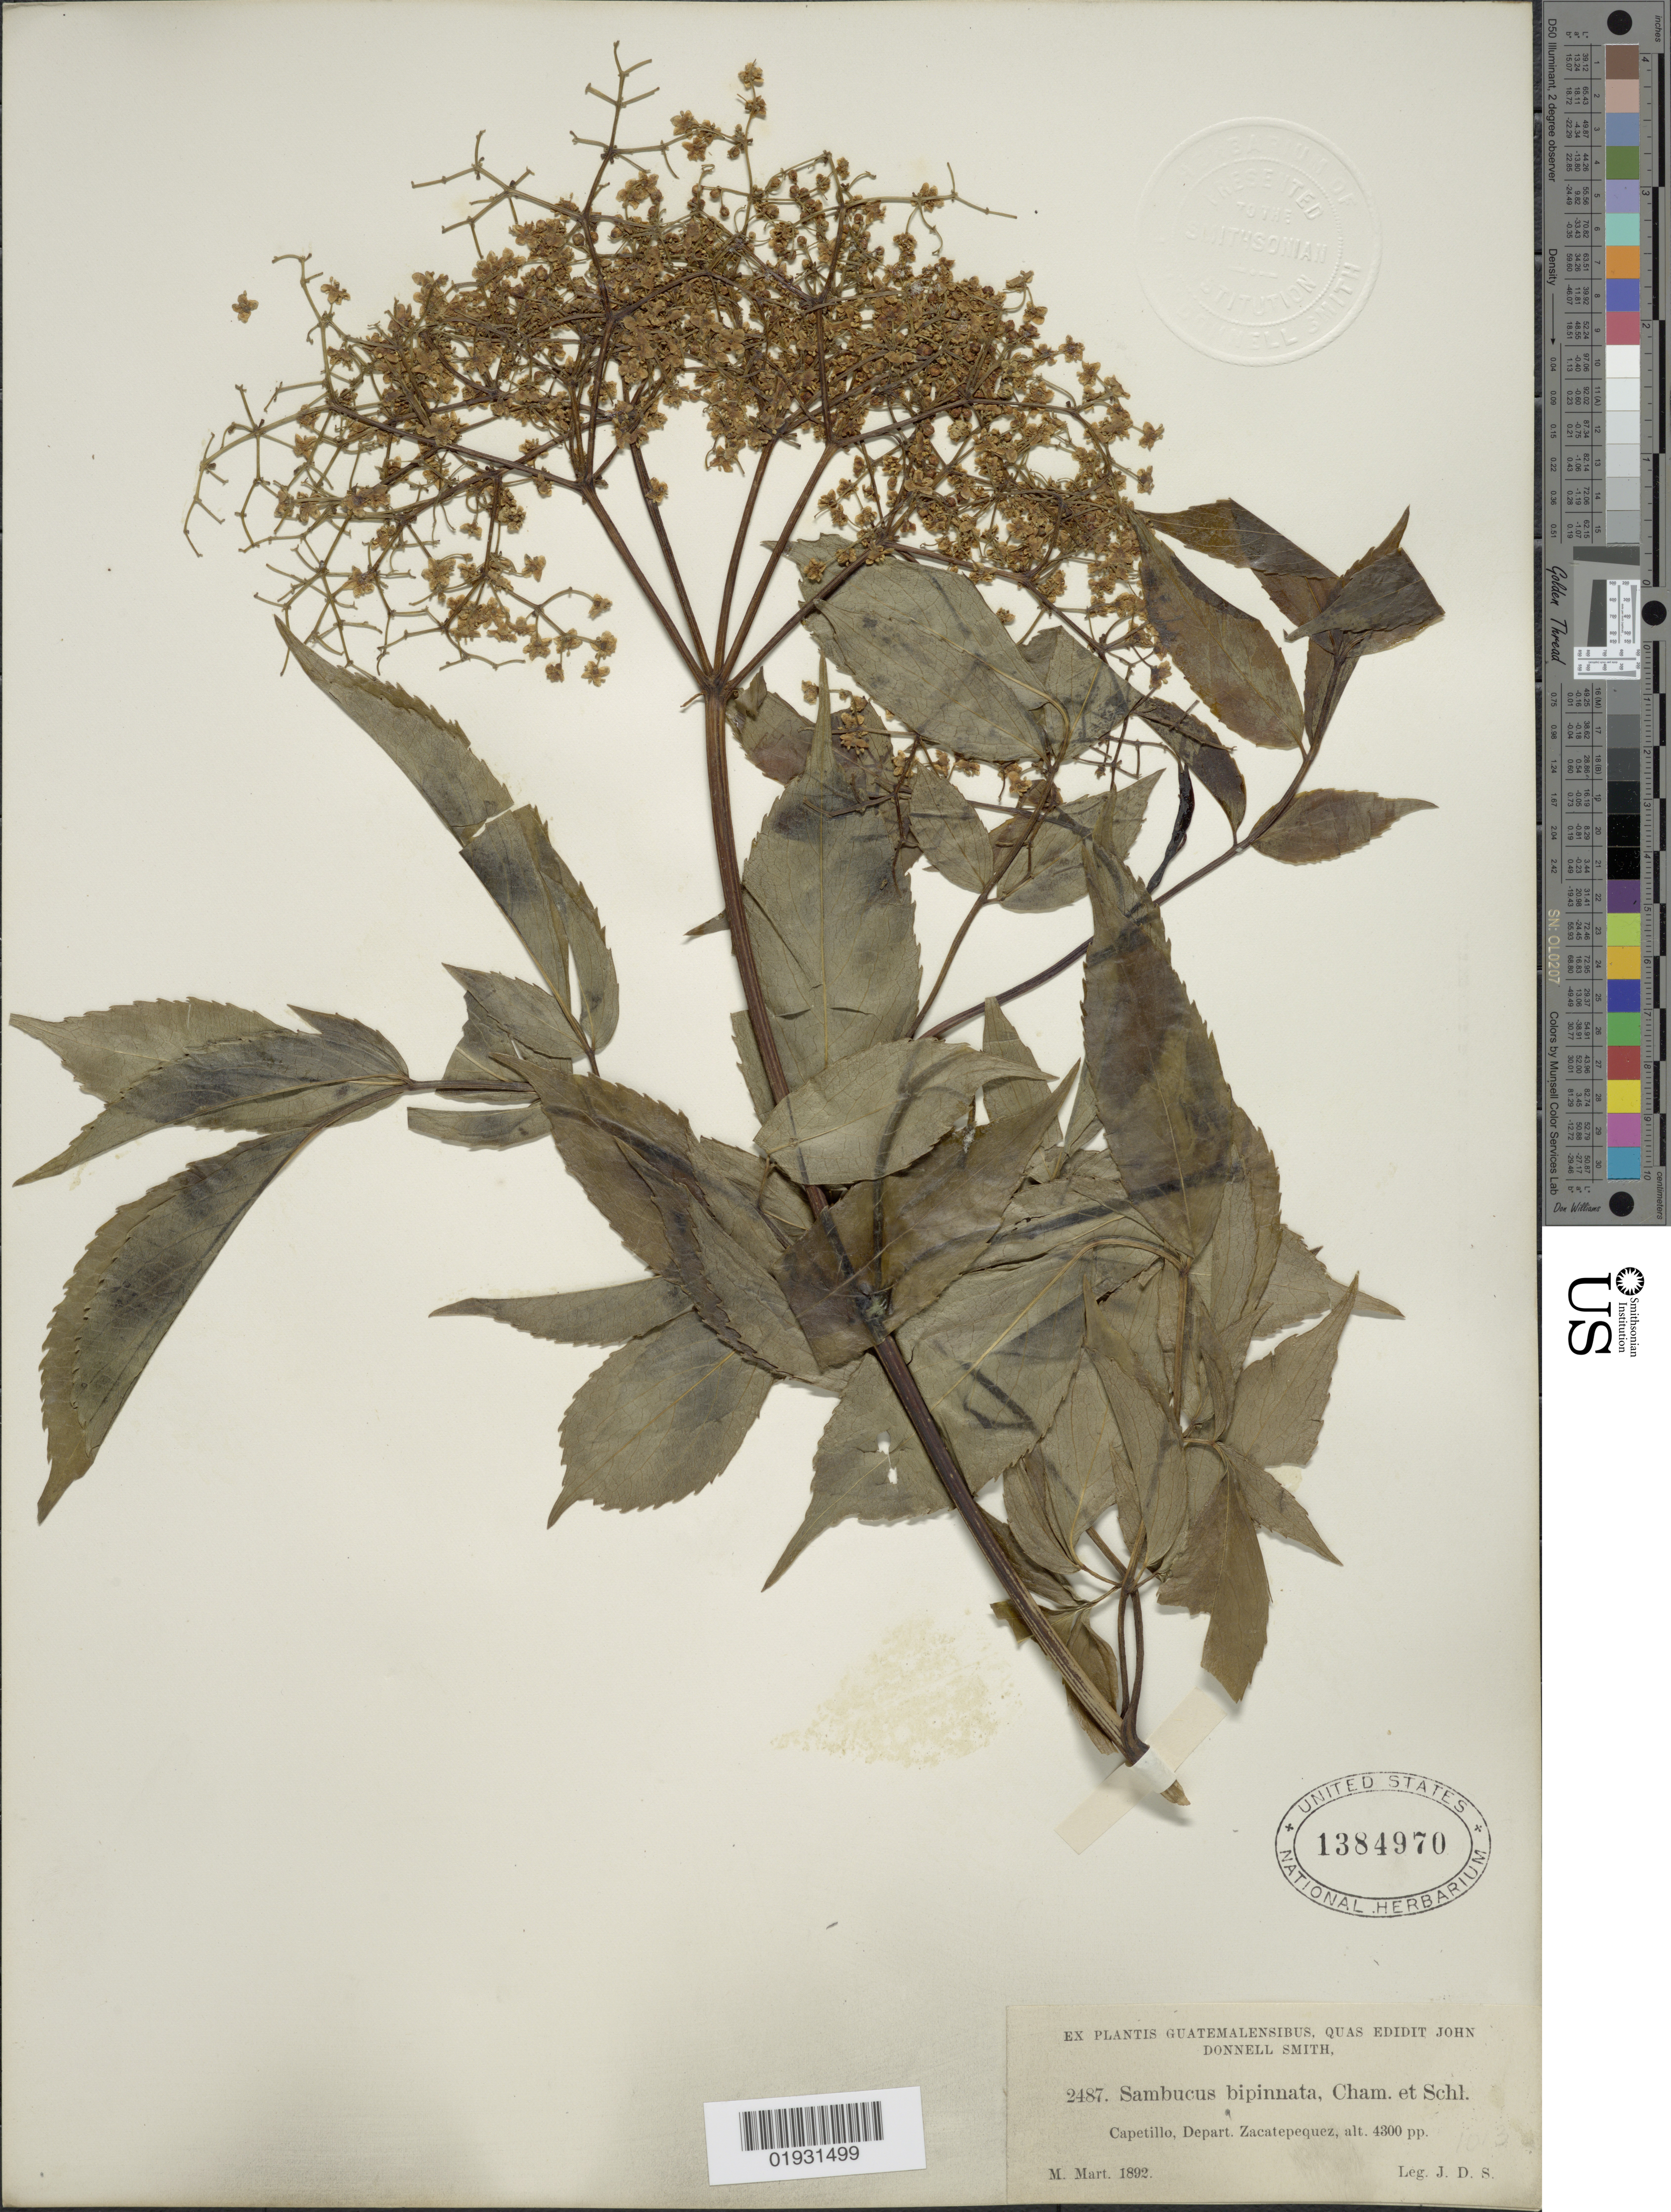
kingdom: Plantae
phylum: Tracheophyta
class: Magnoliopsida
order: Dipsacales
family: Viburnaceae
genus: Sambucus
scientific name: Sambucus mexicana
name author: C. Presl ex DC.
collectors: J. Donnell Smith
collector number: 2487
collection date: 1892-03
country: Guatemala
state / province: Sacatepéquez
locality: Capetillo, Depart. Zacatepequez.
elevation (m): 1311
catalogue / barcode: US 1384970